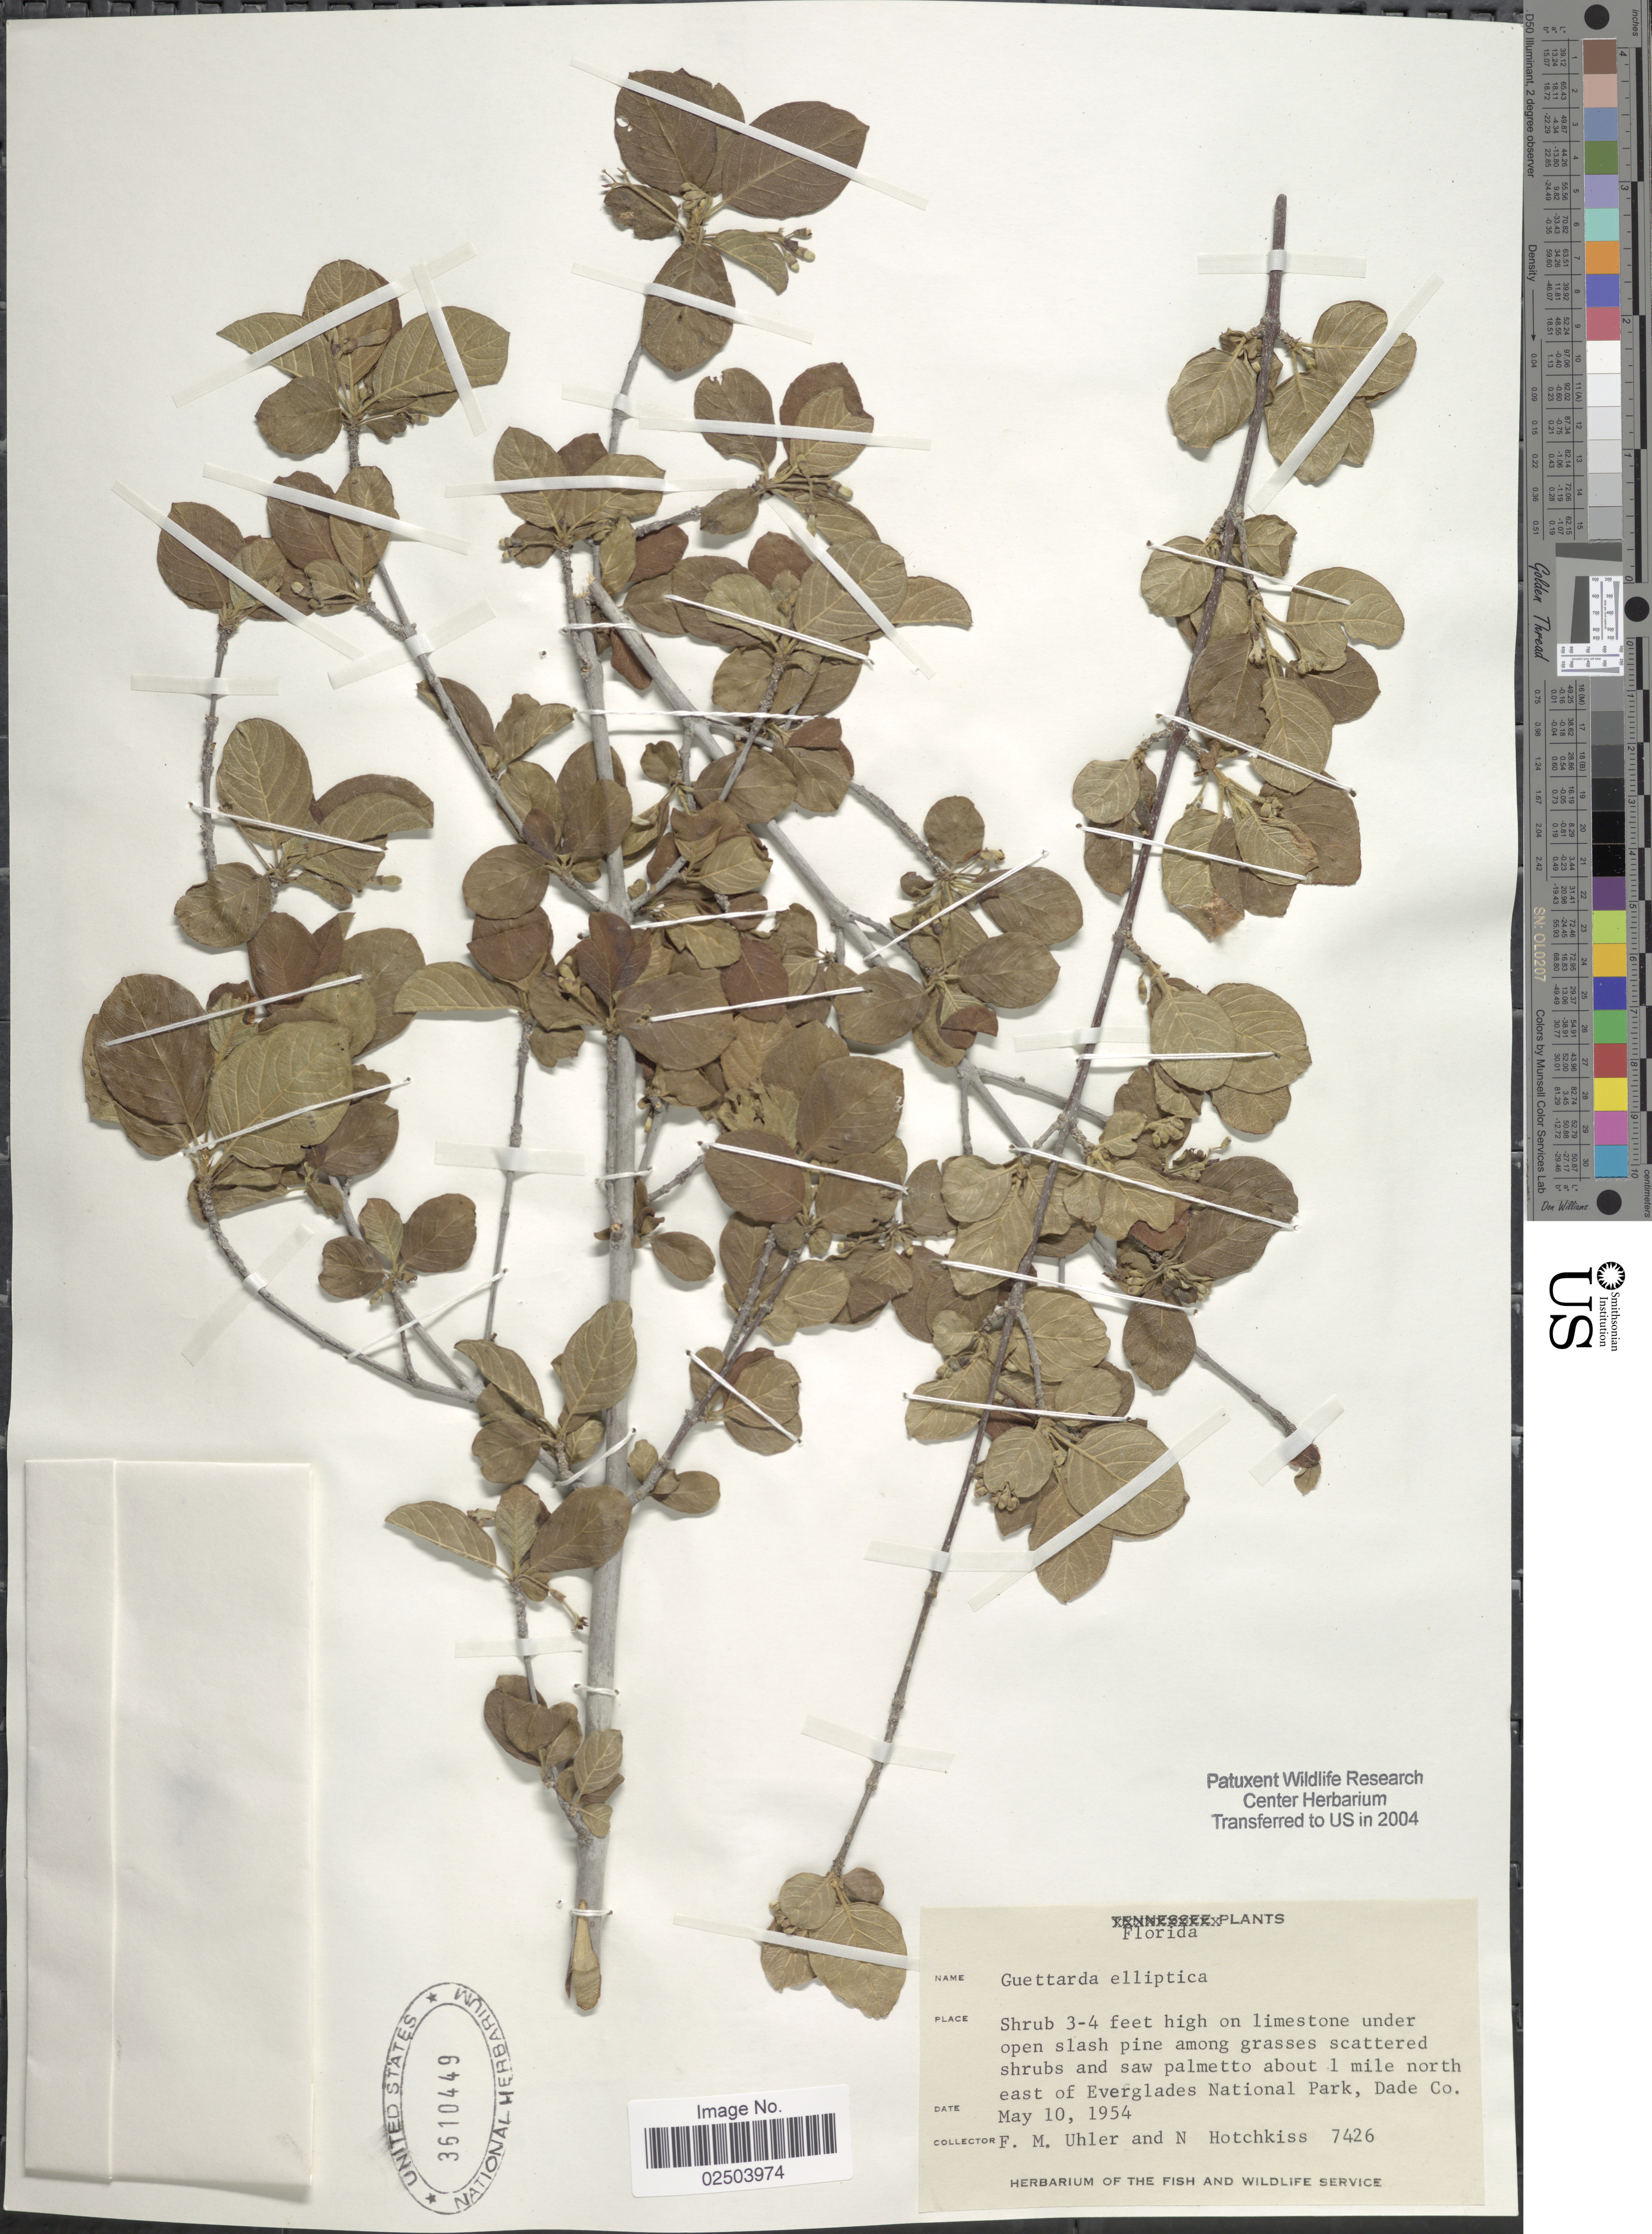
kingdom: Plantae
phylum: Tracheophyta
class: Magnoliopsida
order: Gentianales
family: Rubiaceae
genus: Guettarda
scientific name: Guettarda elliptica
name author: Sw.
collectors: F. M. Uhler & N. Hotchkiss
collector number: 7426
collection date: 1954-05-10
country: United States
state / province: Florida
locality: About 1 mile northeast of Everglades National Park, Dade Co.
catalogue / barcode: US 3610449